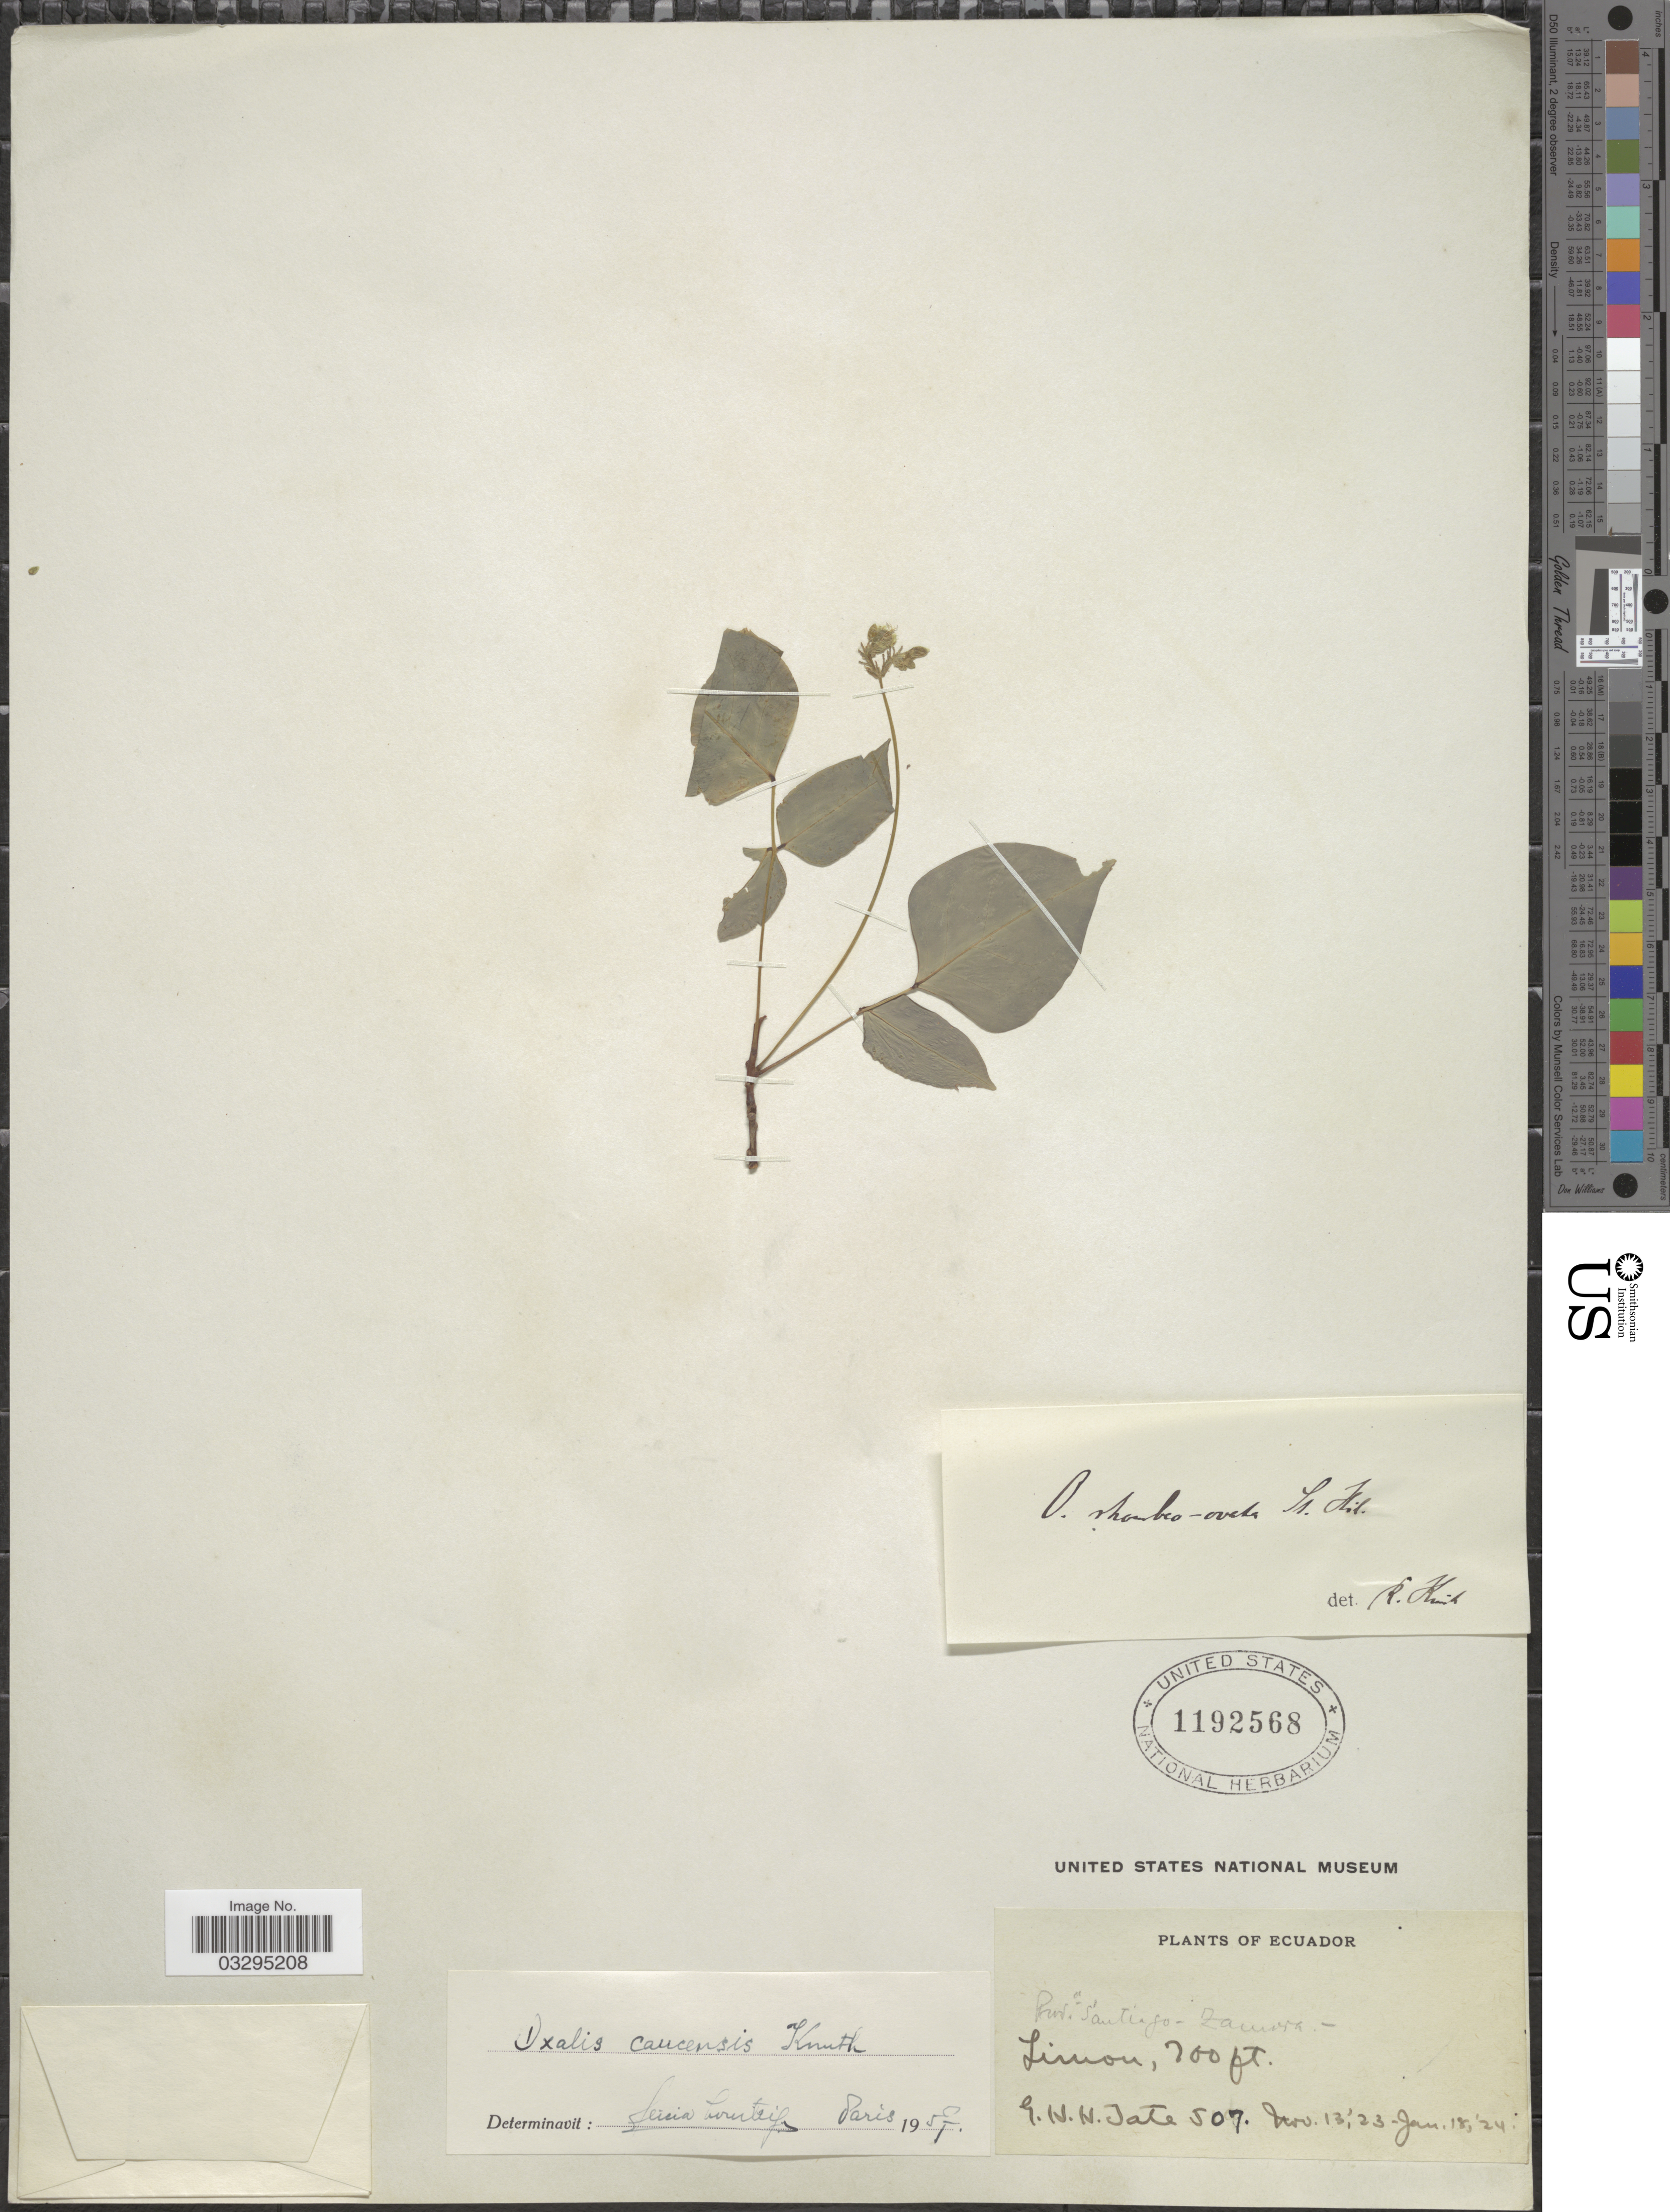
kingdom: Plantae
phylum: Tracheophyta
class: Magnoliopsida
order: Oxalidales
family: Oxalidaceae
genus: Oxalis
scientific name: Oxalis caucensis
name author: R. Knuth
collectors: G. H. H.Tate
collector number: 507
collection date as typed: Transcribed d/m/y: 13/11/23 to 18/1/24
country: Ecuador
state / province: Morona-Santiago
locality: Prov. Santiago - Zamora. Limon.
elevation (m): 213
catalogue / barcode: US 1192568